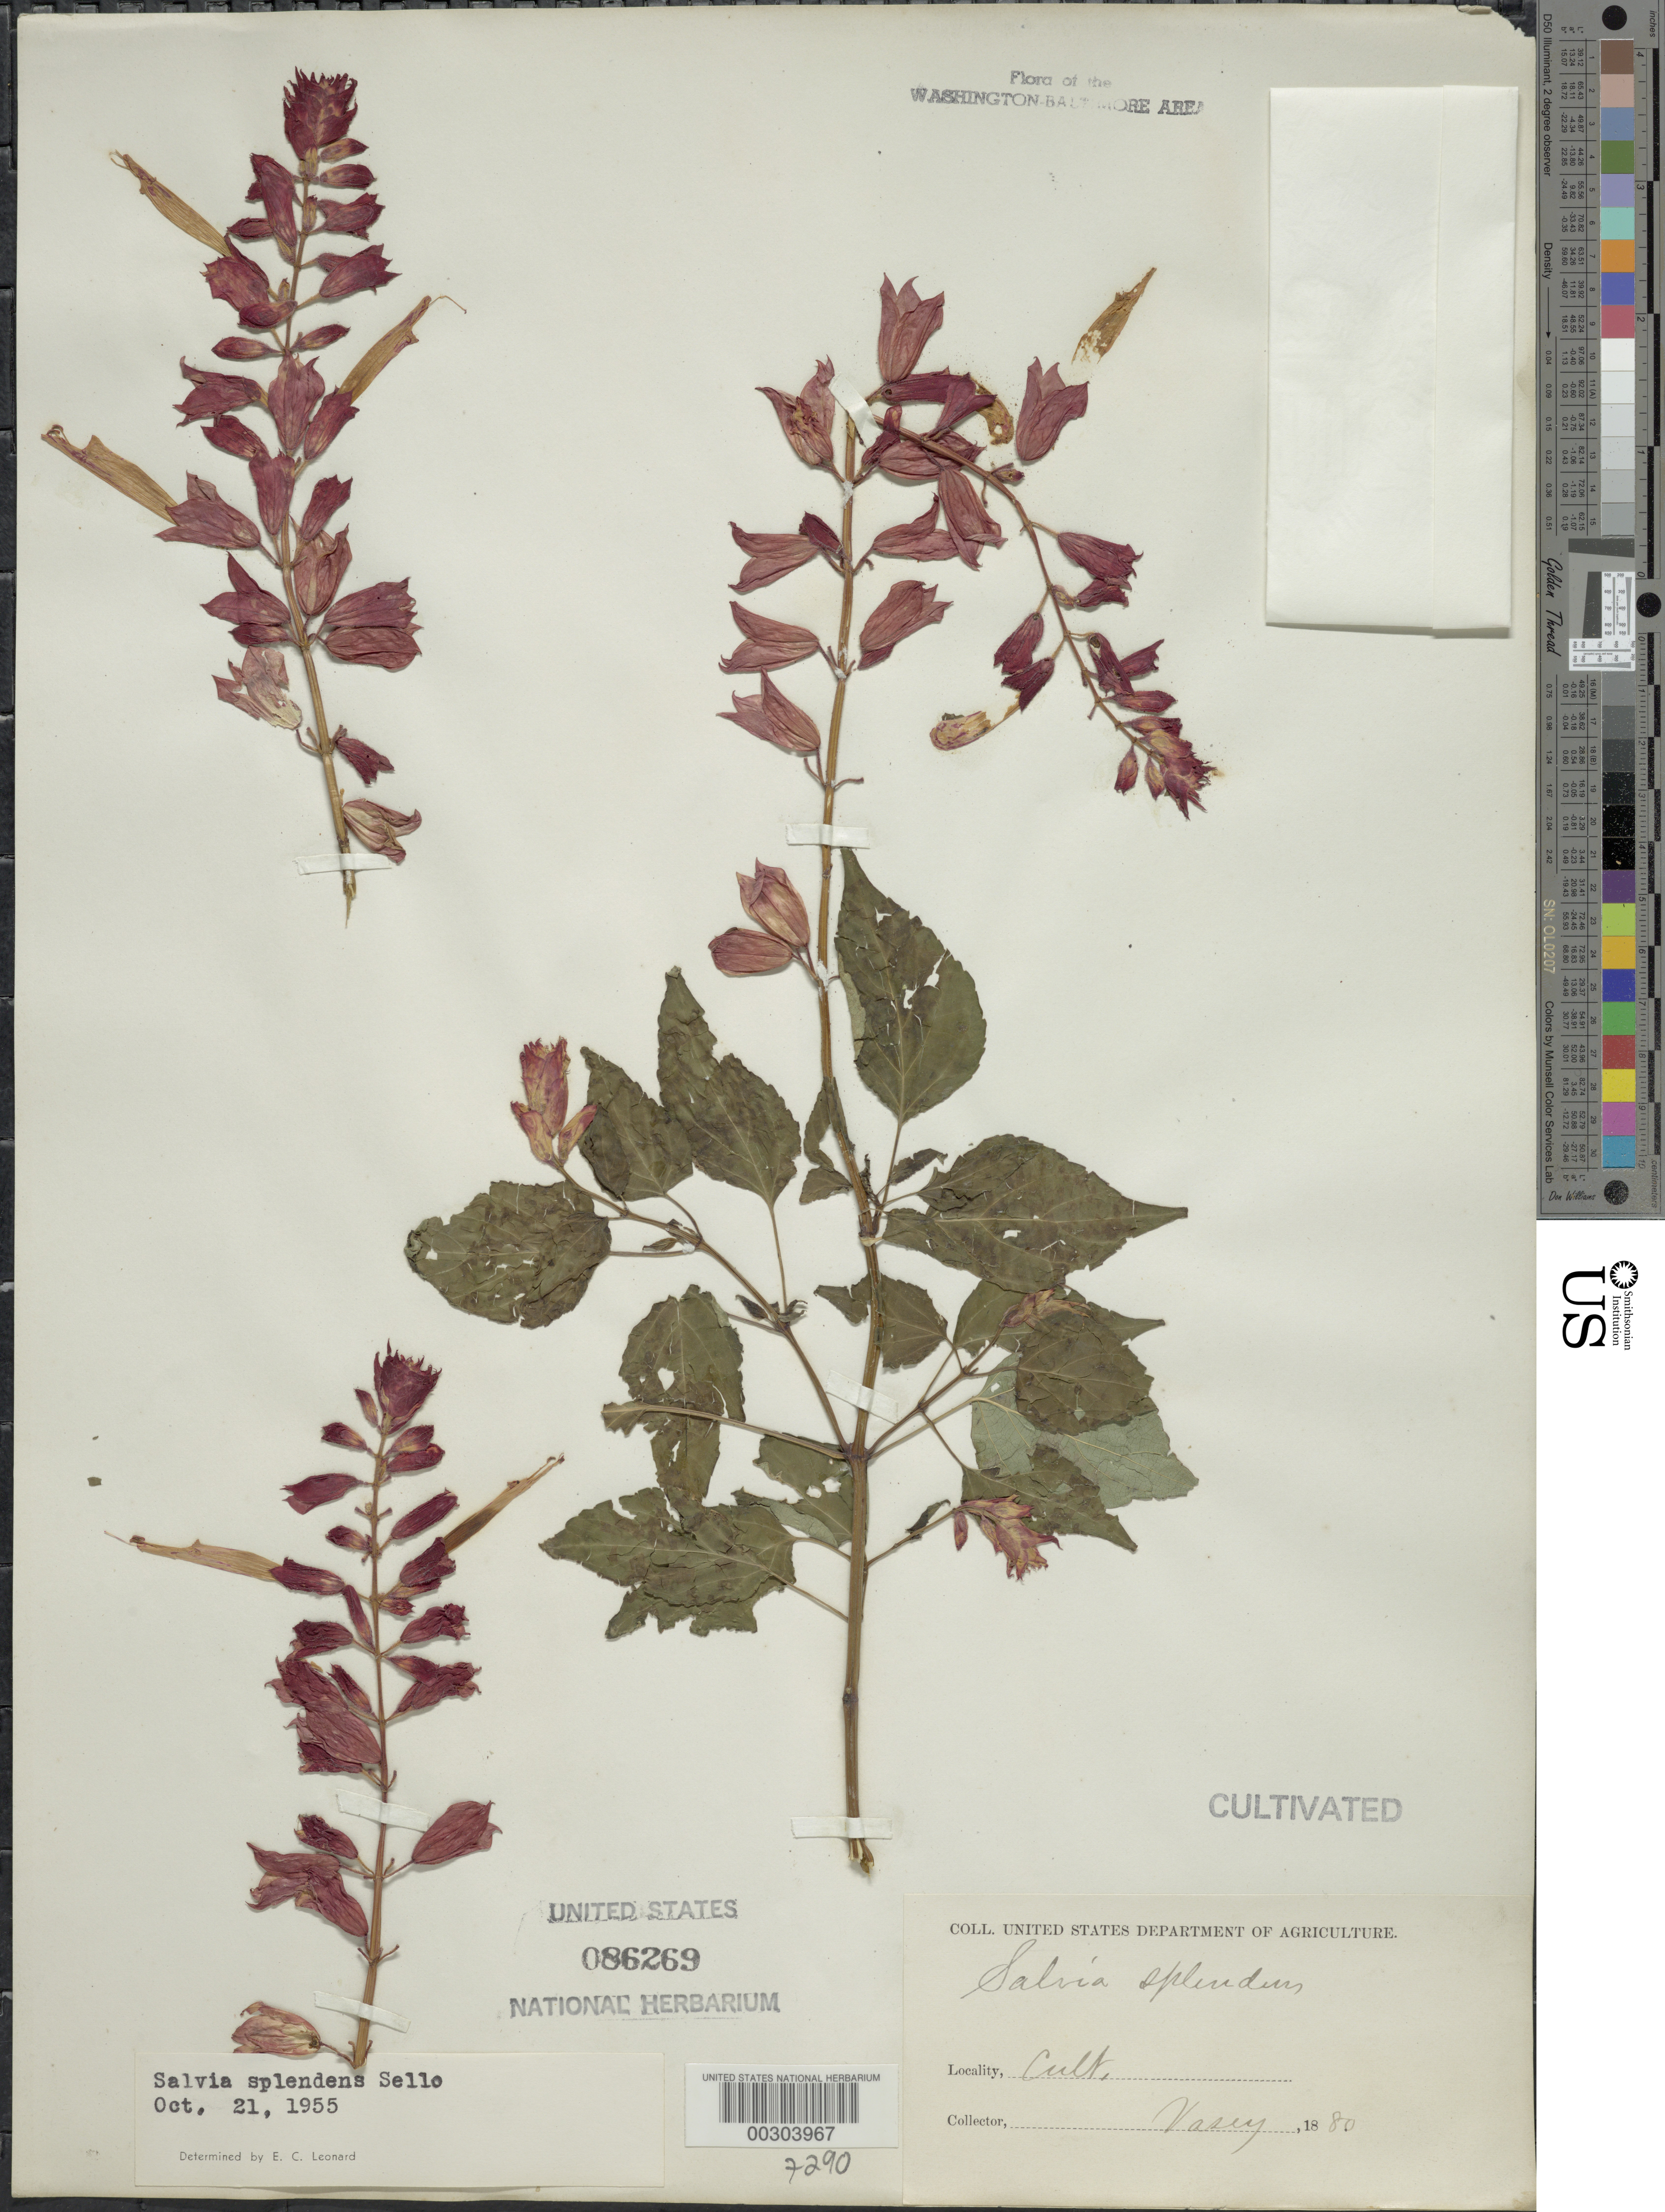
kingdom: Plantae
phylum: Tracheophyta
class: Magnoliopsida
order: Lamiales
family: Lamiaceae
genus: Salvia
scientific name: Salvia splendens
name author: Sellow ex Nees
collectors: G. R. Vasey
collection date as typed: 1880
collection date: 1880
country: United States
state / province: District of Columbia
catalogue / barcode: US 86269